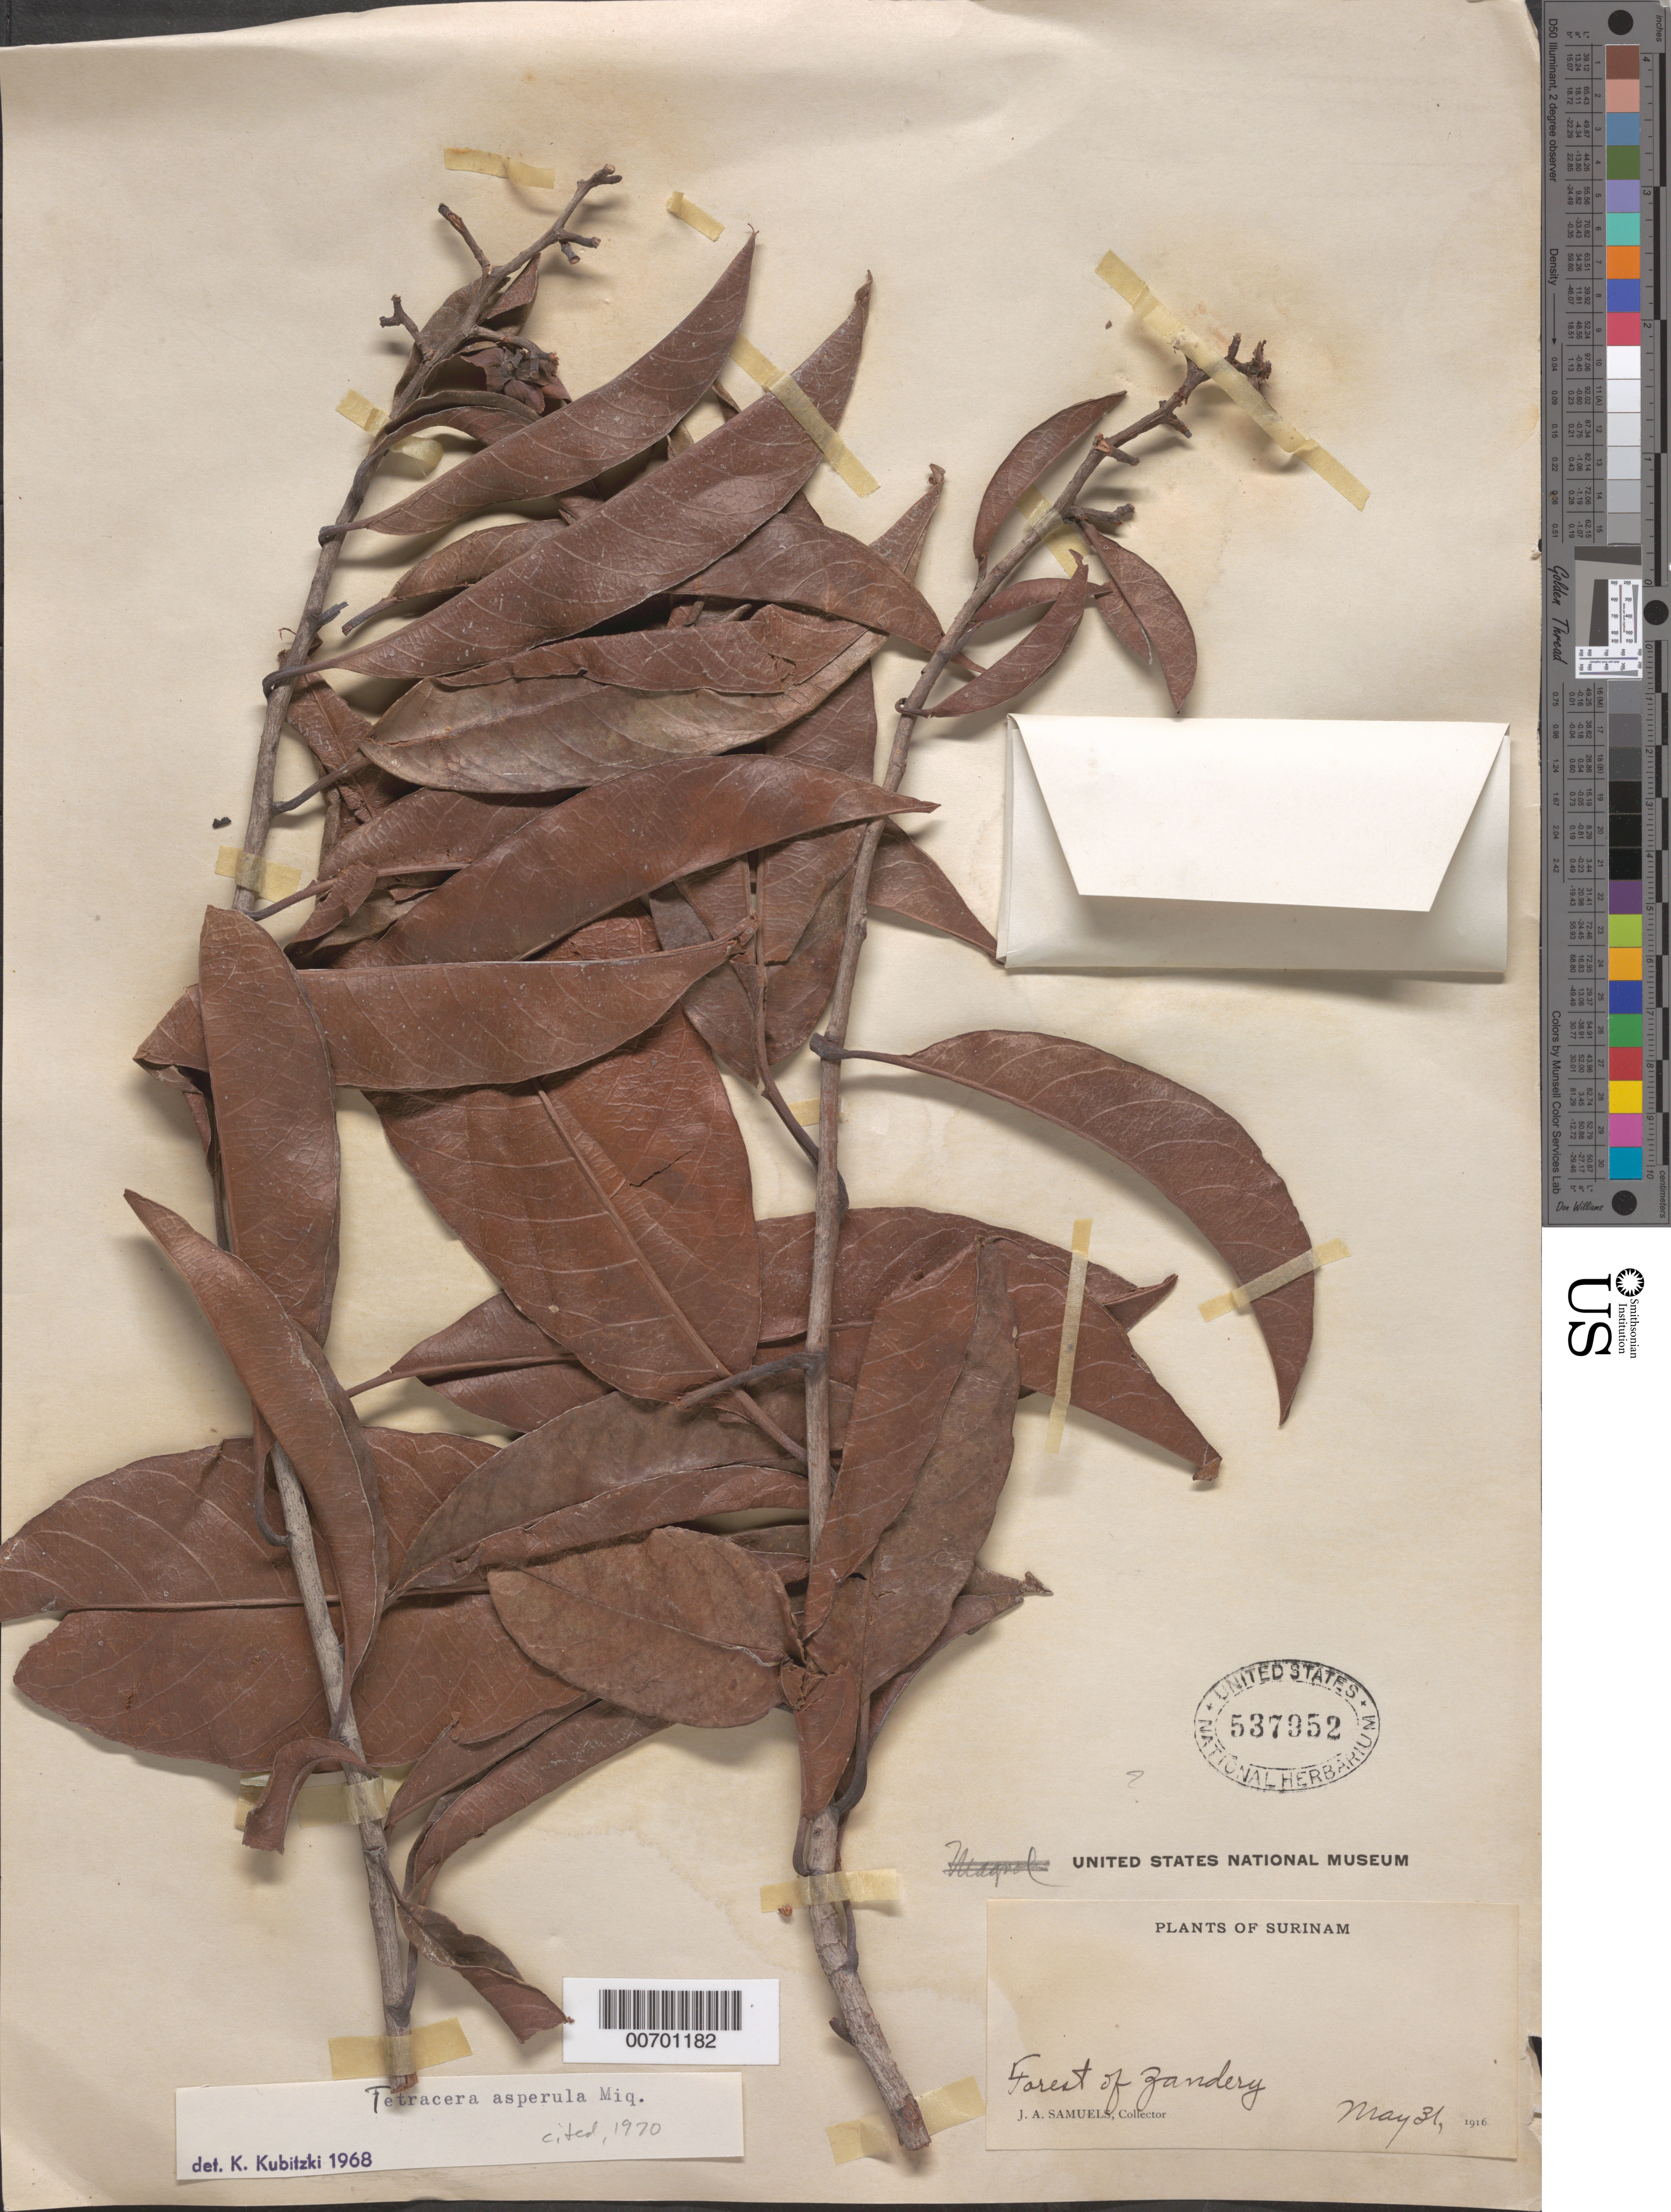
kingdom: Plantae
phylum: Tracheophyta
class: Magnoliopsida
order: Dilleniales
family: Dilleniaceae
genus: Tetracera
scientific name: Tetracera asperula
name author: Miq.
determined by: Kubitzki, Klaus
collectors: J. A. Samuels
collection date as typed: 31-May-16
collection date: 1916-05-31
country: Suriname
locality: Forest of Zandery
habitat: Forest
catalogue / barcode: US 537952